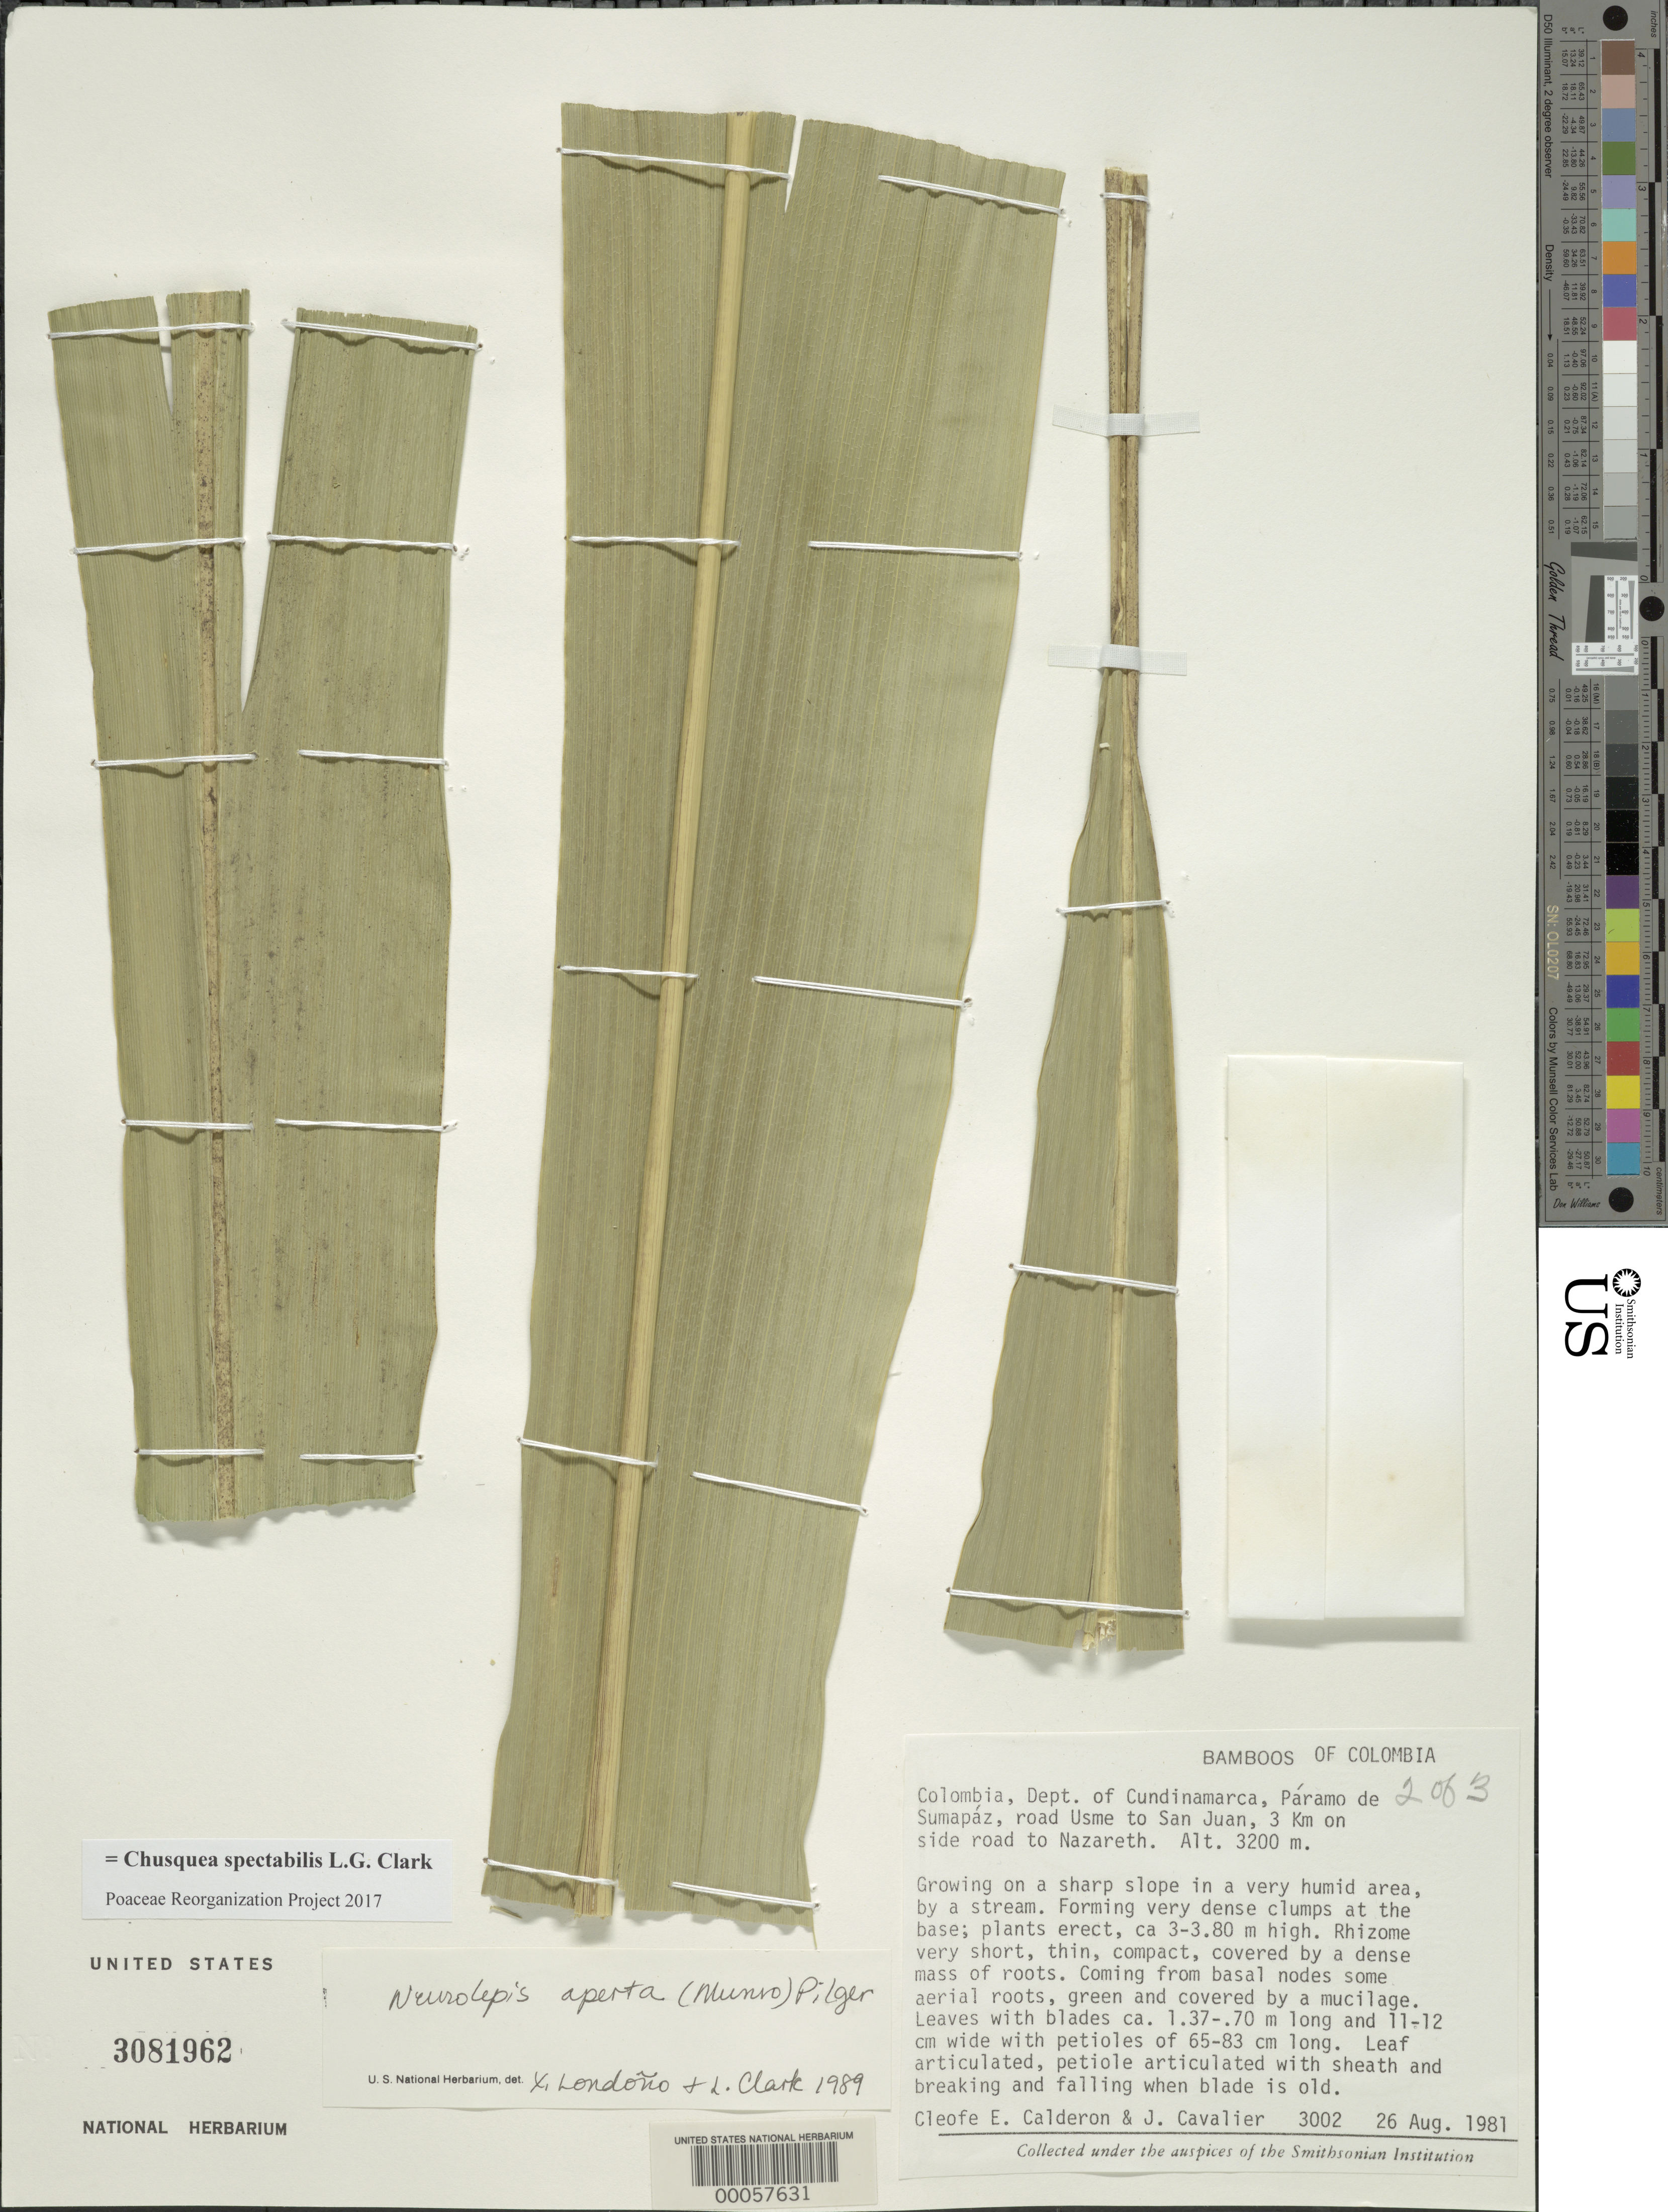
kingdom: Plantae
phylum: Tracheophyta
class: Liliopsida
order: Poales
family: Poaceae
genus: Chusquea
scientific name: Chusquea spectabilis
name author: L.G. Clark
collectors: C. E. Calderón & J. Cavalier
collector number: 3002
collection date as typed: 26 Aug 1981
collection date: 1981-08-26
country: Colombia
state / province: Cundinamarca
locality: Paramo de Sumapaz, Usme to San Juan road, 3 km on side road to Nazareth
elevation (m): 3200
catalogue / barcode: US 3081962